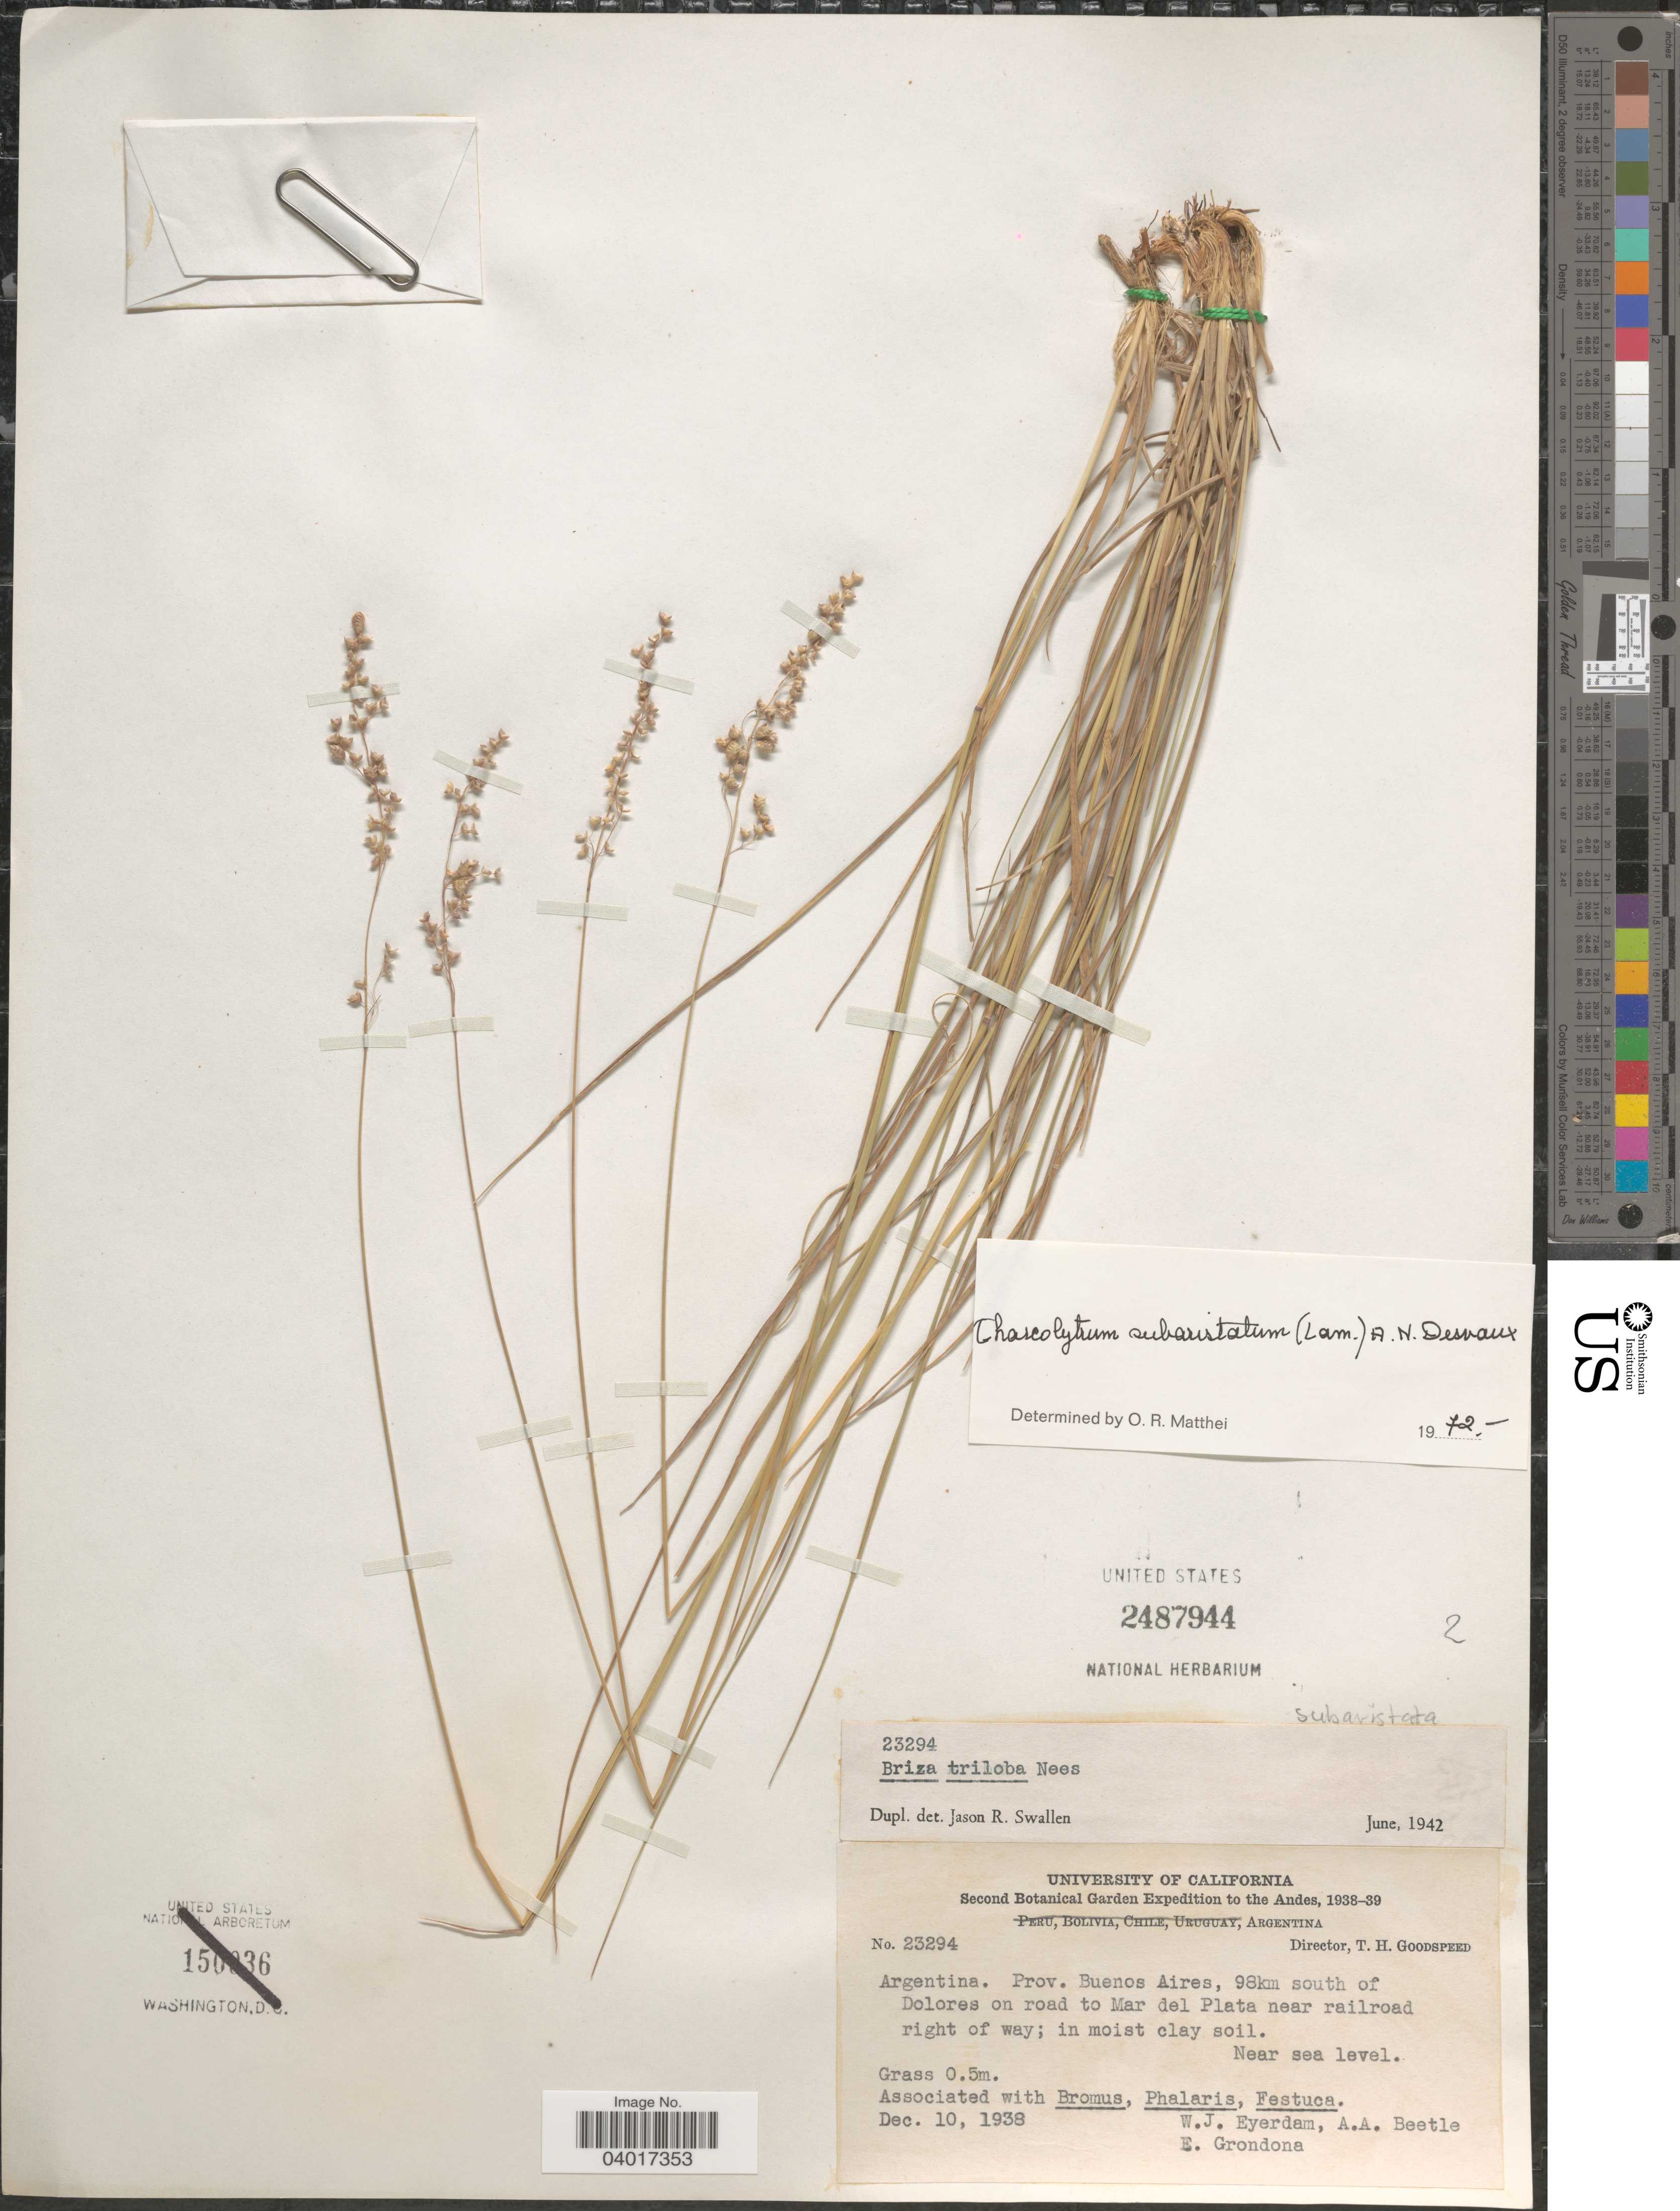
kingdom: Plantae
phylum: Tracheophyta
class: Liliopsida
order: Poales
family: Poaceae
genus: Chascolytrum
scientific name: Chascolytrum subaristatum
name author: (Lam.) Desv.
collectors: W. J. Eyerdam, A. A. Beetle & E. Grondona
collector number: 23294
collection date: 1938-12-10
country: Argentina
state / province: Buenos Aires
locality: Andes. 98km south of Dolores on road to Mar del Plata near railroad right of way.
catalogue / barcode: US 2487944